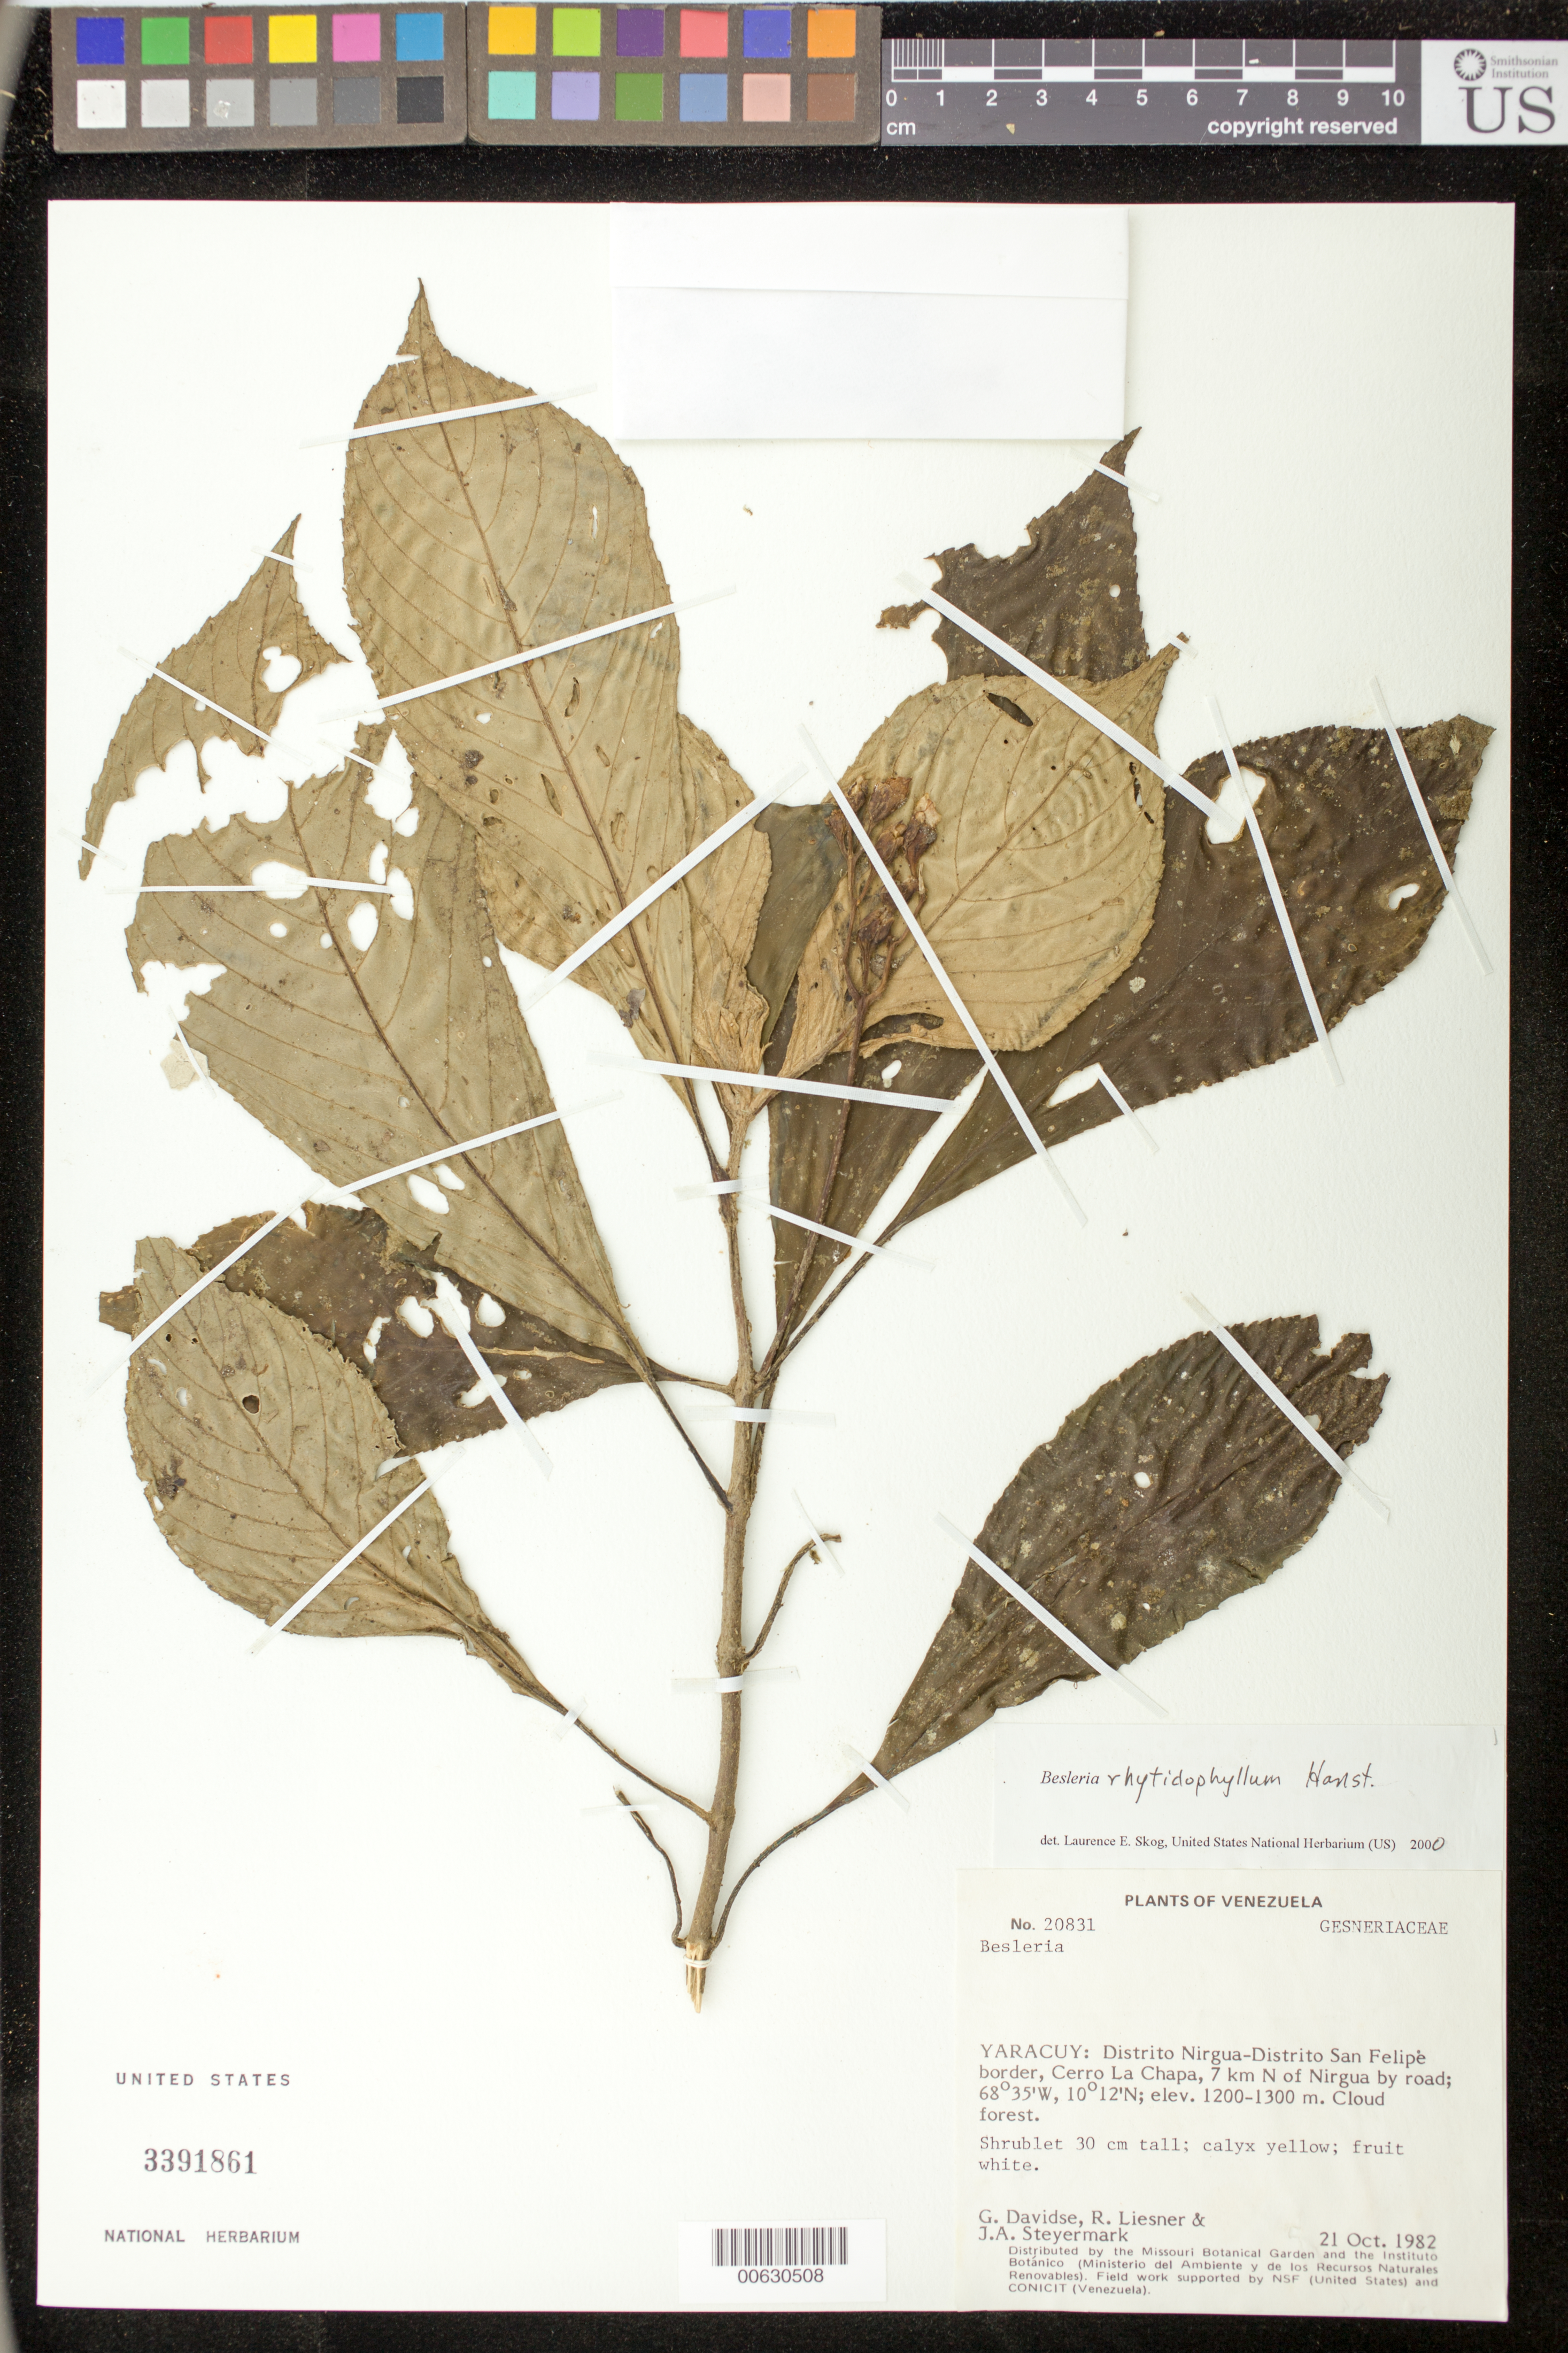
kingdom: Plantae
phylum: Tracheophyta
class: Magnoliopsida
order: Lamiales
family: Gesneriaceae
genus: Besleria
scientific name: Besleria rhytidophyllum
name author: Hanst.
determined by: Skog, Laurence E.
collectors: G. Davidse, R. L. Liesner & J. Steyermark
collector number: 20831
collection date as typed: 21 Oct 1982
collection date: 1982-10-21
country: Venezuela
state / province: Yaracuy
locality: Dtto. Nirgua-Dtto. San Felipe border, Cerro La Chapa, 7 km N of Nirgua by road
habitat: Cloud forest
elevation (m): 1200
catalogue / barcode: US 3391861